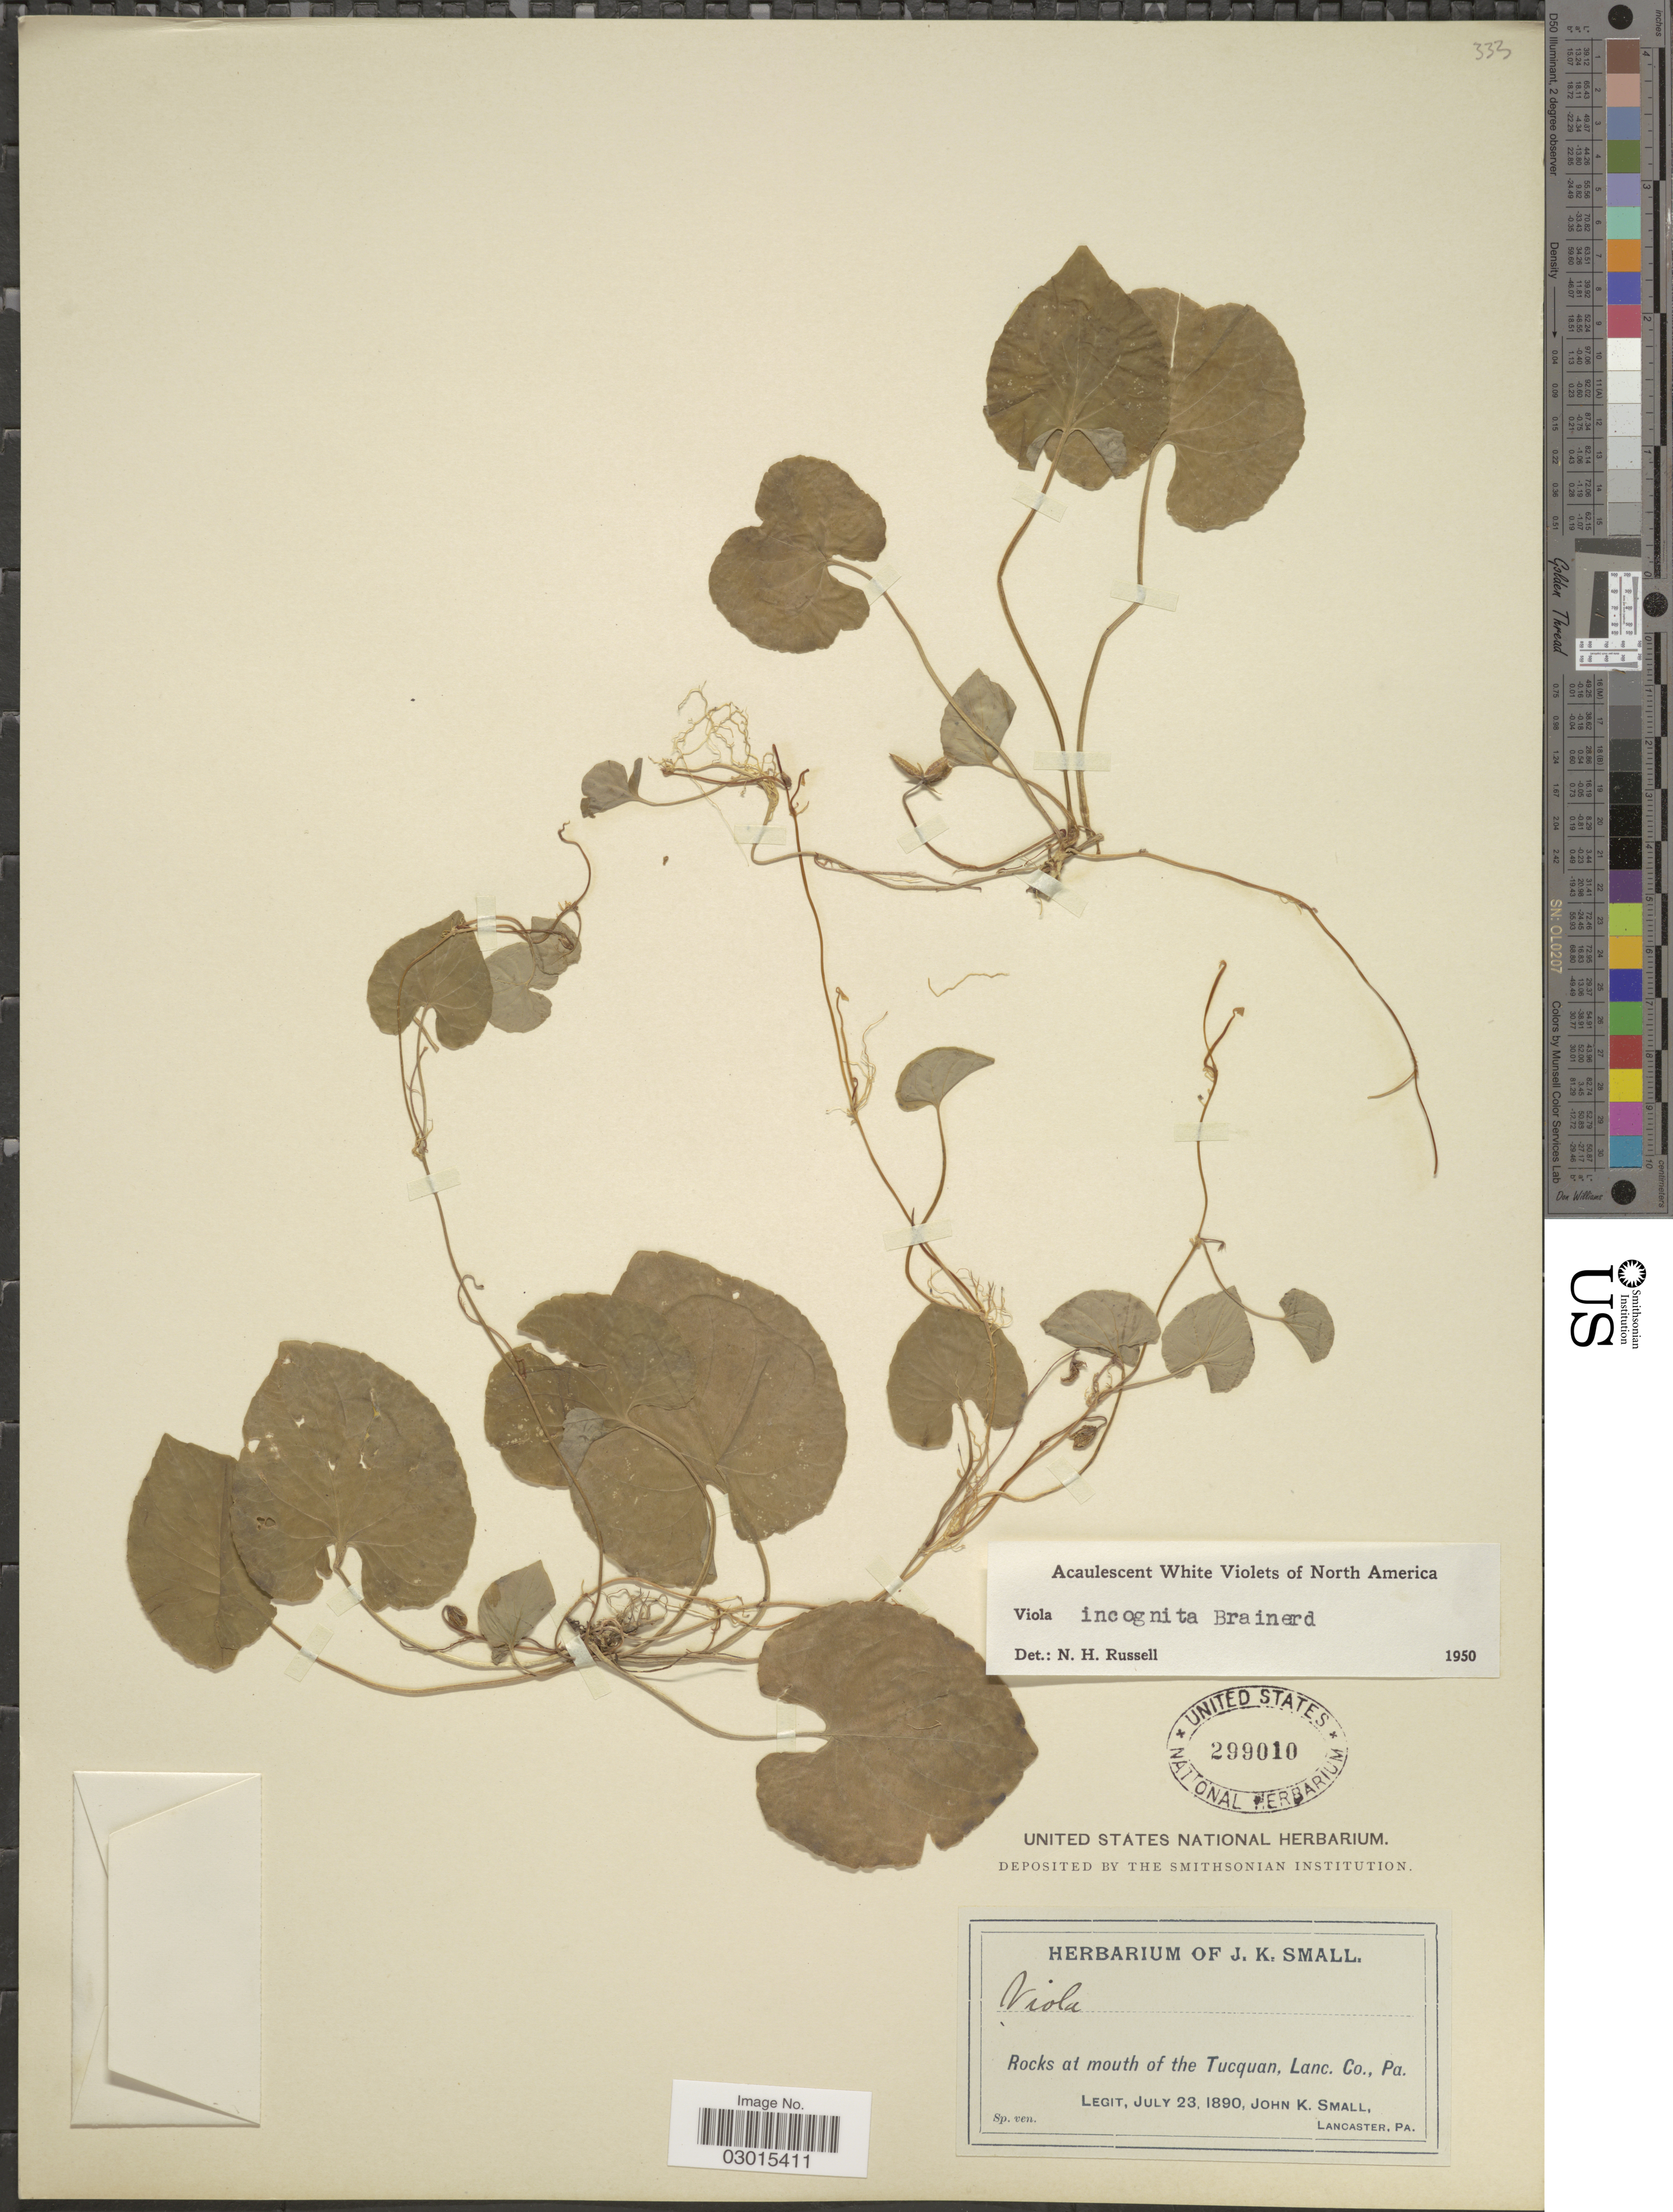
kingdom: Plantae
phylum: Tracheophyta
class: Magnoliopsida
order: Malpighiales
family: Violaceae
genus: Viola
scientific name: Viola incognita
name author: Brainerd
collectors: J. K. Small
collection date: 1890-07-23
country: United States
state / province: Pennsylvania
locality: Rocks at mouth of the Tucquan, Lanc. Co., Pa.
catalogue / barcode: US 299010